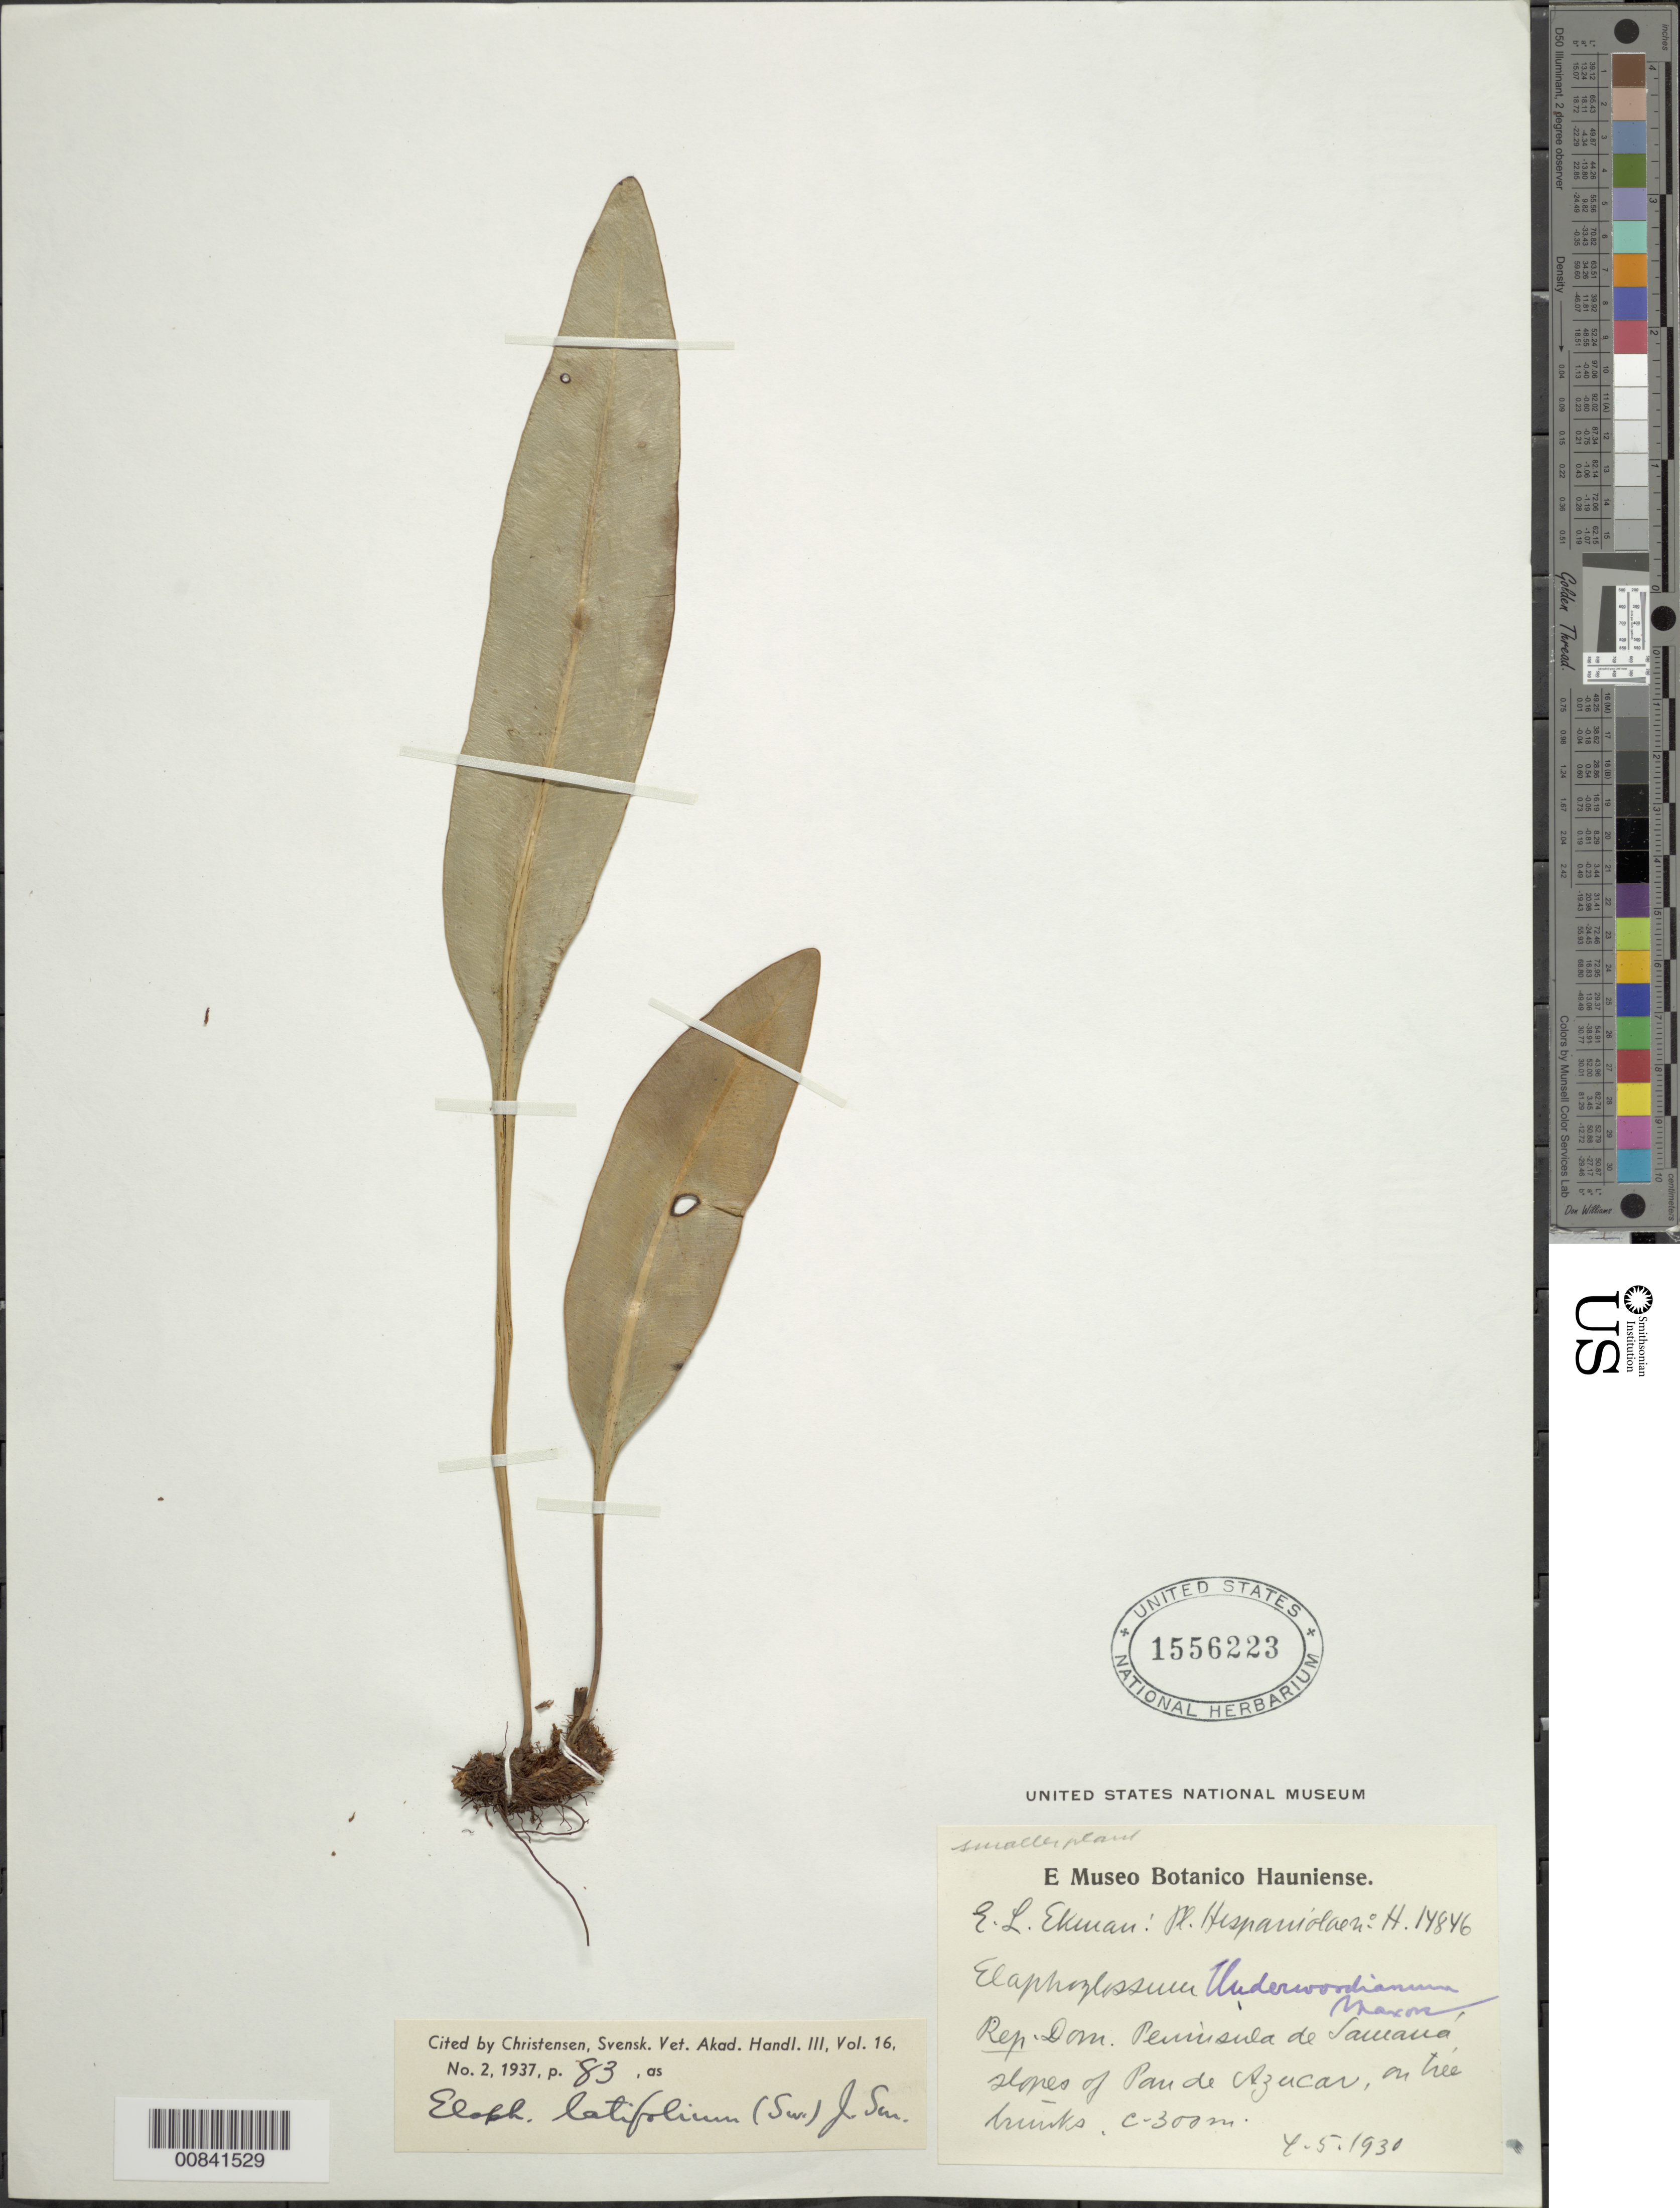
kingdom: Plantae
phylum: Tracheophyta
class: Polypodiopsida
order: Polypodiales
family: Dryopteridaceae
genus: Elaphoglossum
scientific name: Elaphoglossum martinicense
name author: (Desv.) T. Moore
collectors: E. L. Ekman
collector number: H 14846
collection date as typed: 04 May 1920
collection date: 1920-05-04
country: Dominican Republic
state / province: Samana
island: Hispaniola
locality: Peninsula de Samaná, Samaná, slopes of Pan de Azucar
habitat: Tree trunk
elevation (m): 300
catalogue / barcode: US 1556223